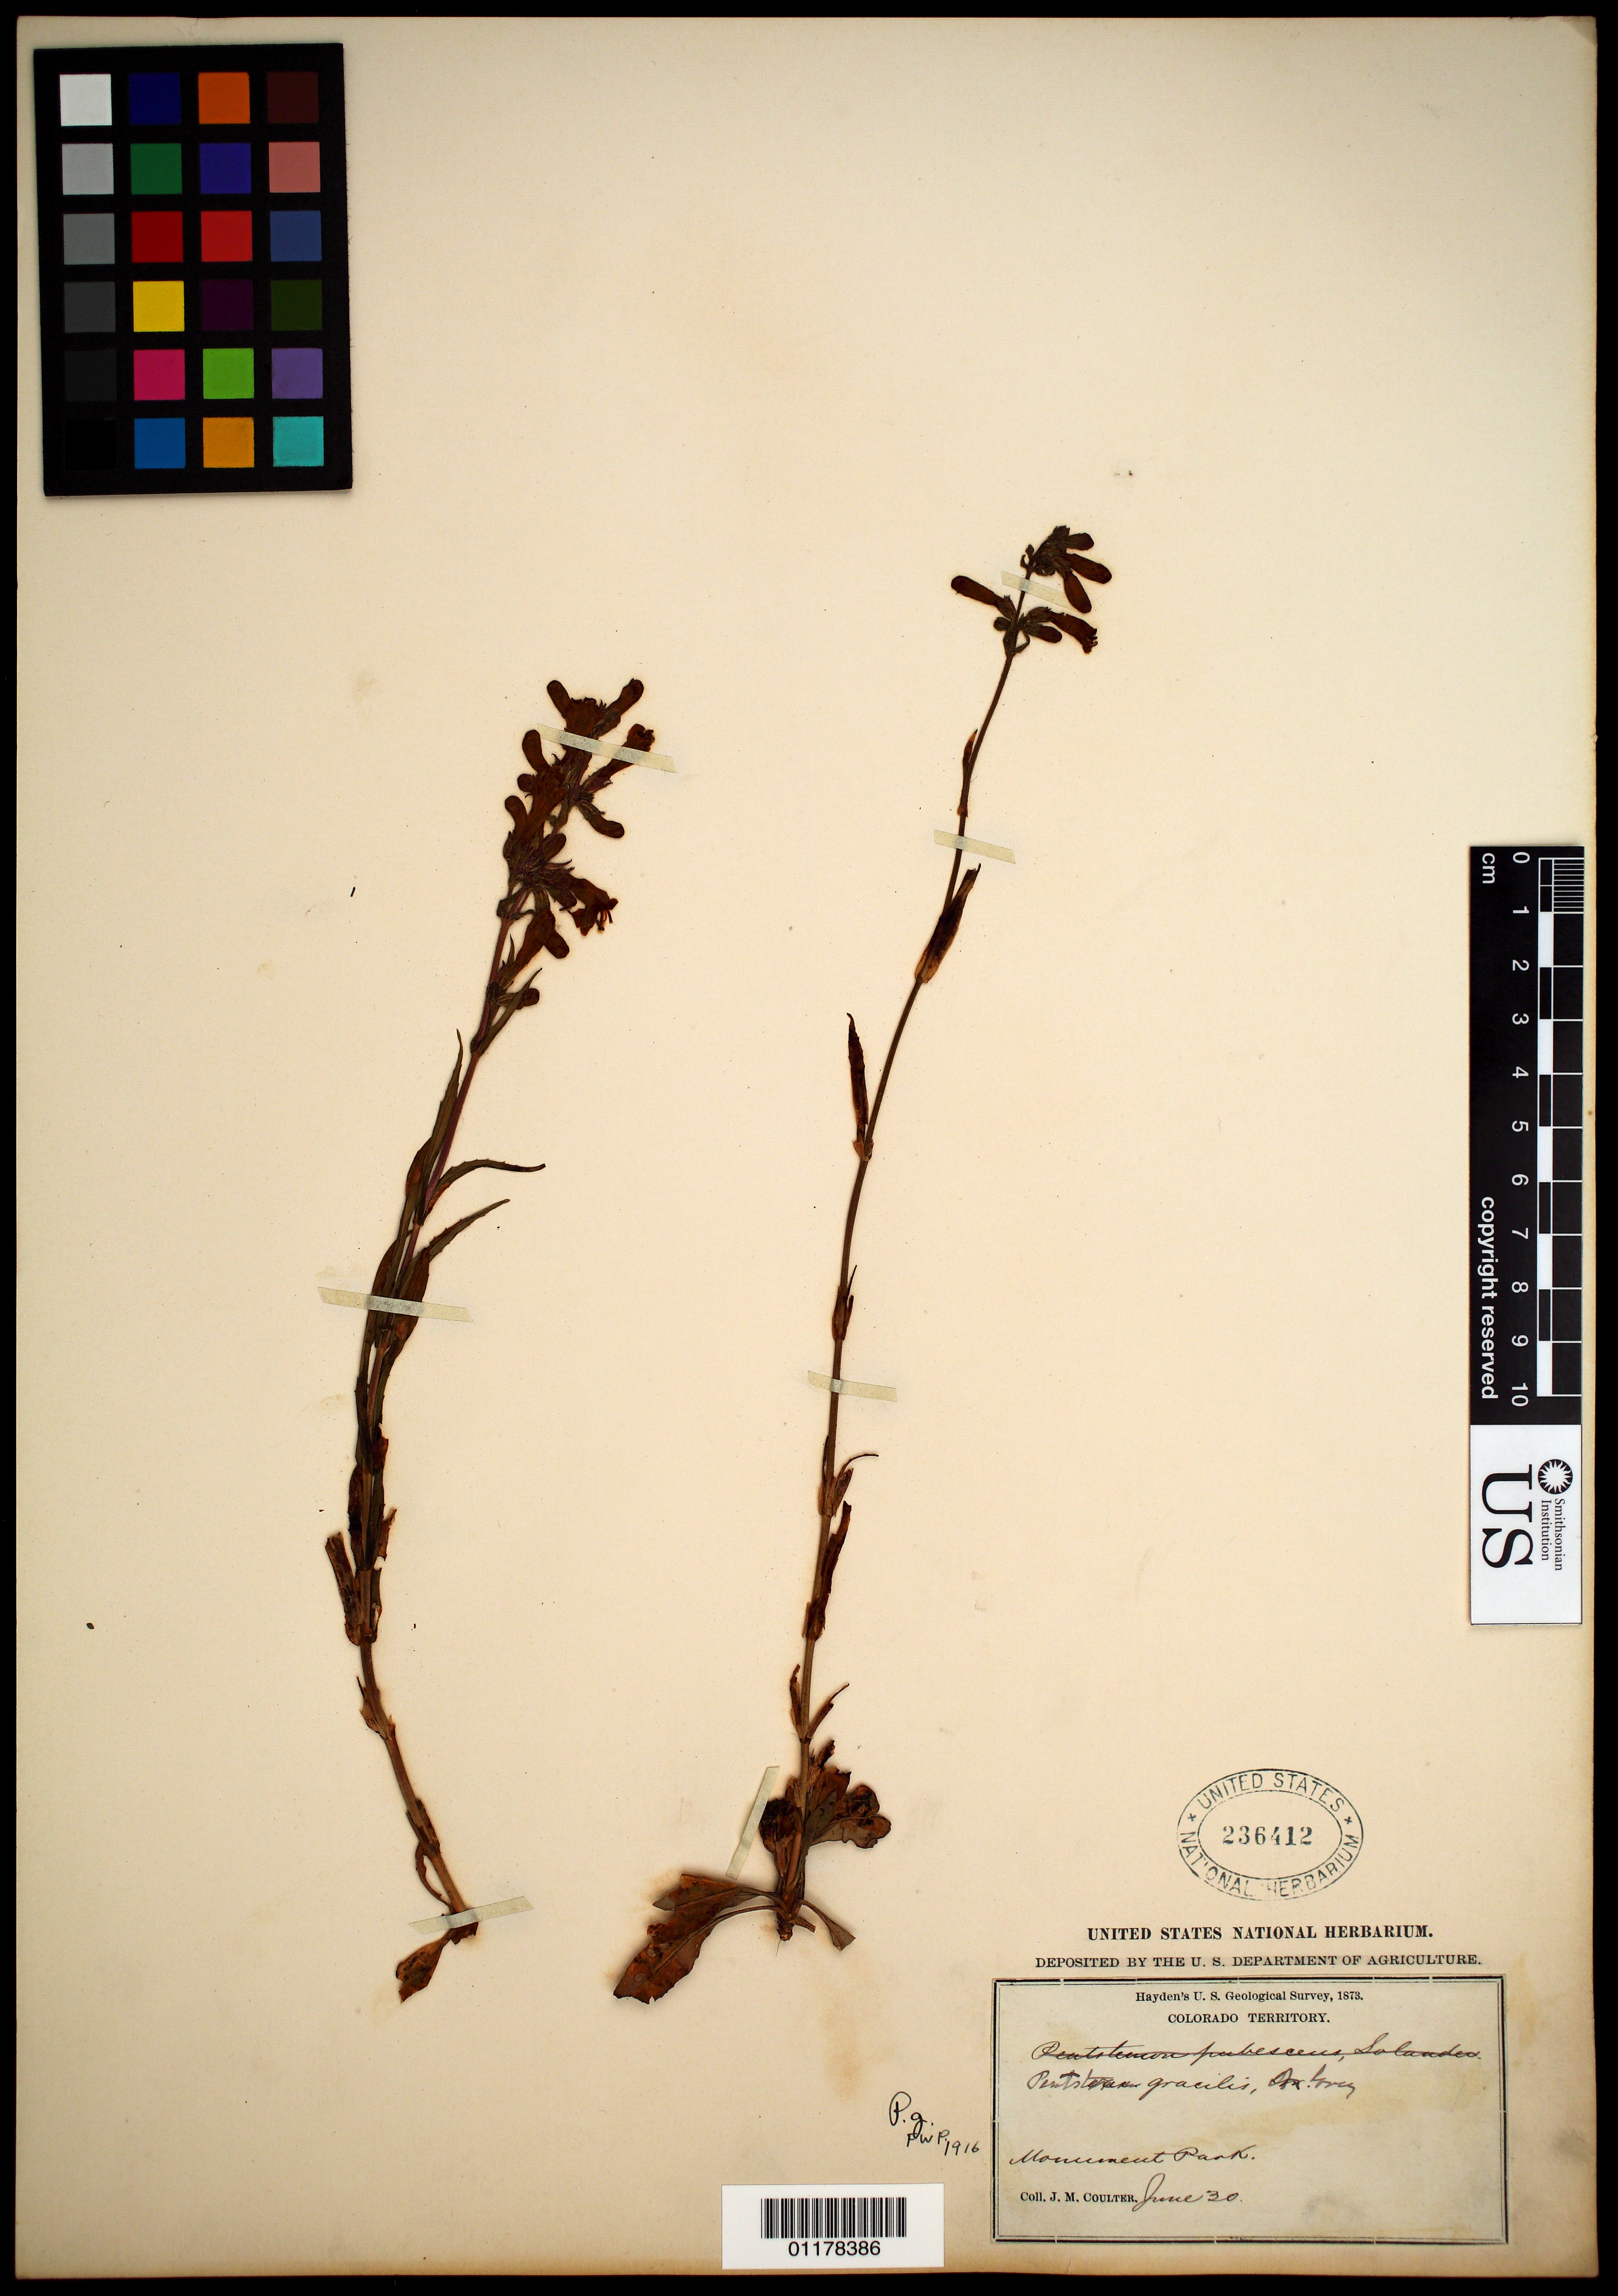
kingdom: Plantae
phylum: Tracheophyta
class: Magnoliopsida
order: Lamiales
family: Plantaginaceae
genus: Penstemon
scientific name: Penstemon gracilis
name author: Nutt.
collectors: J. M. Coulter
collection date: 1873-06-30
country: United States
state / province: Colorado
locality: Monument Park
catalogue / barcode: US 236412